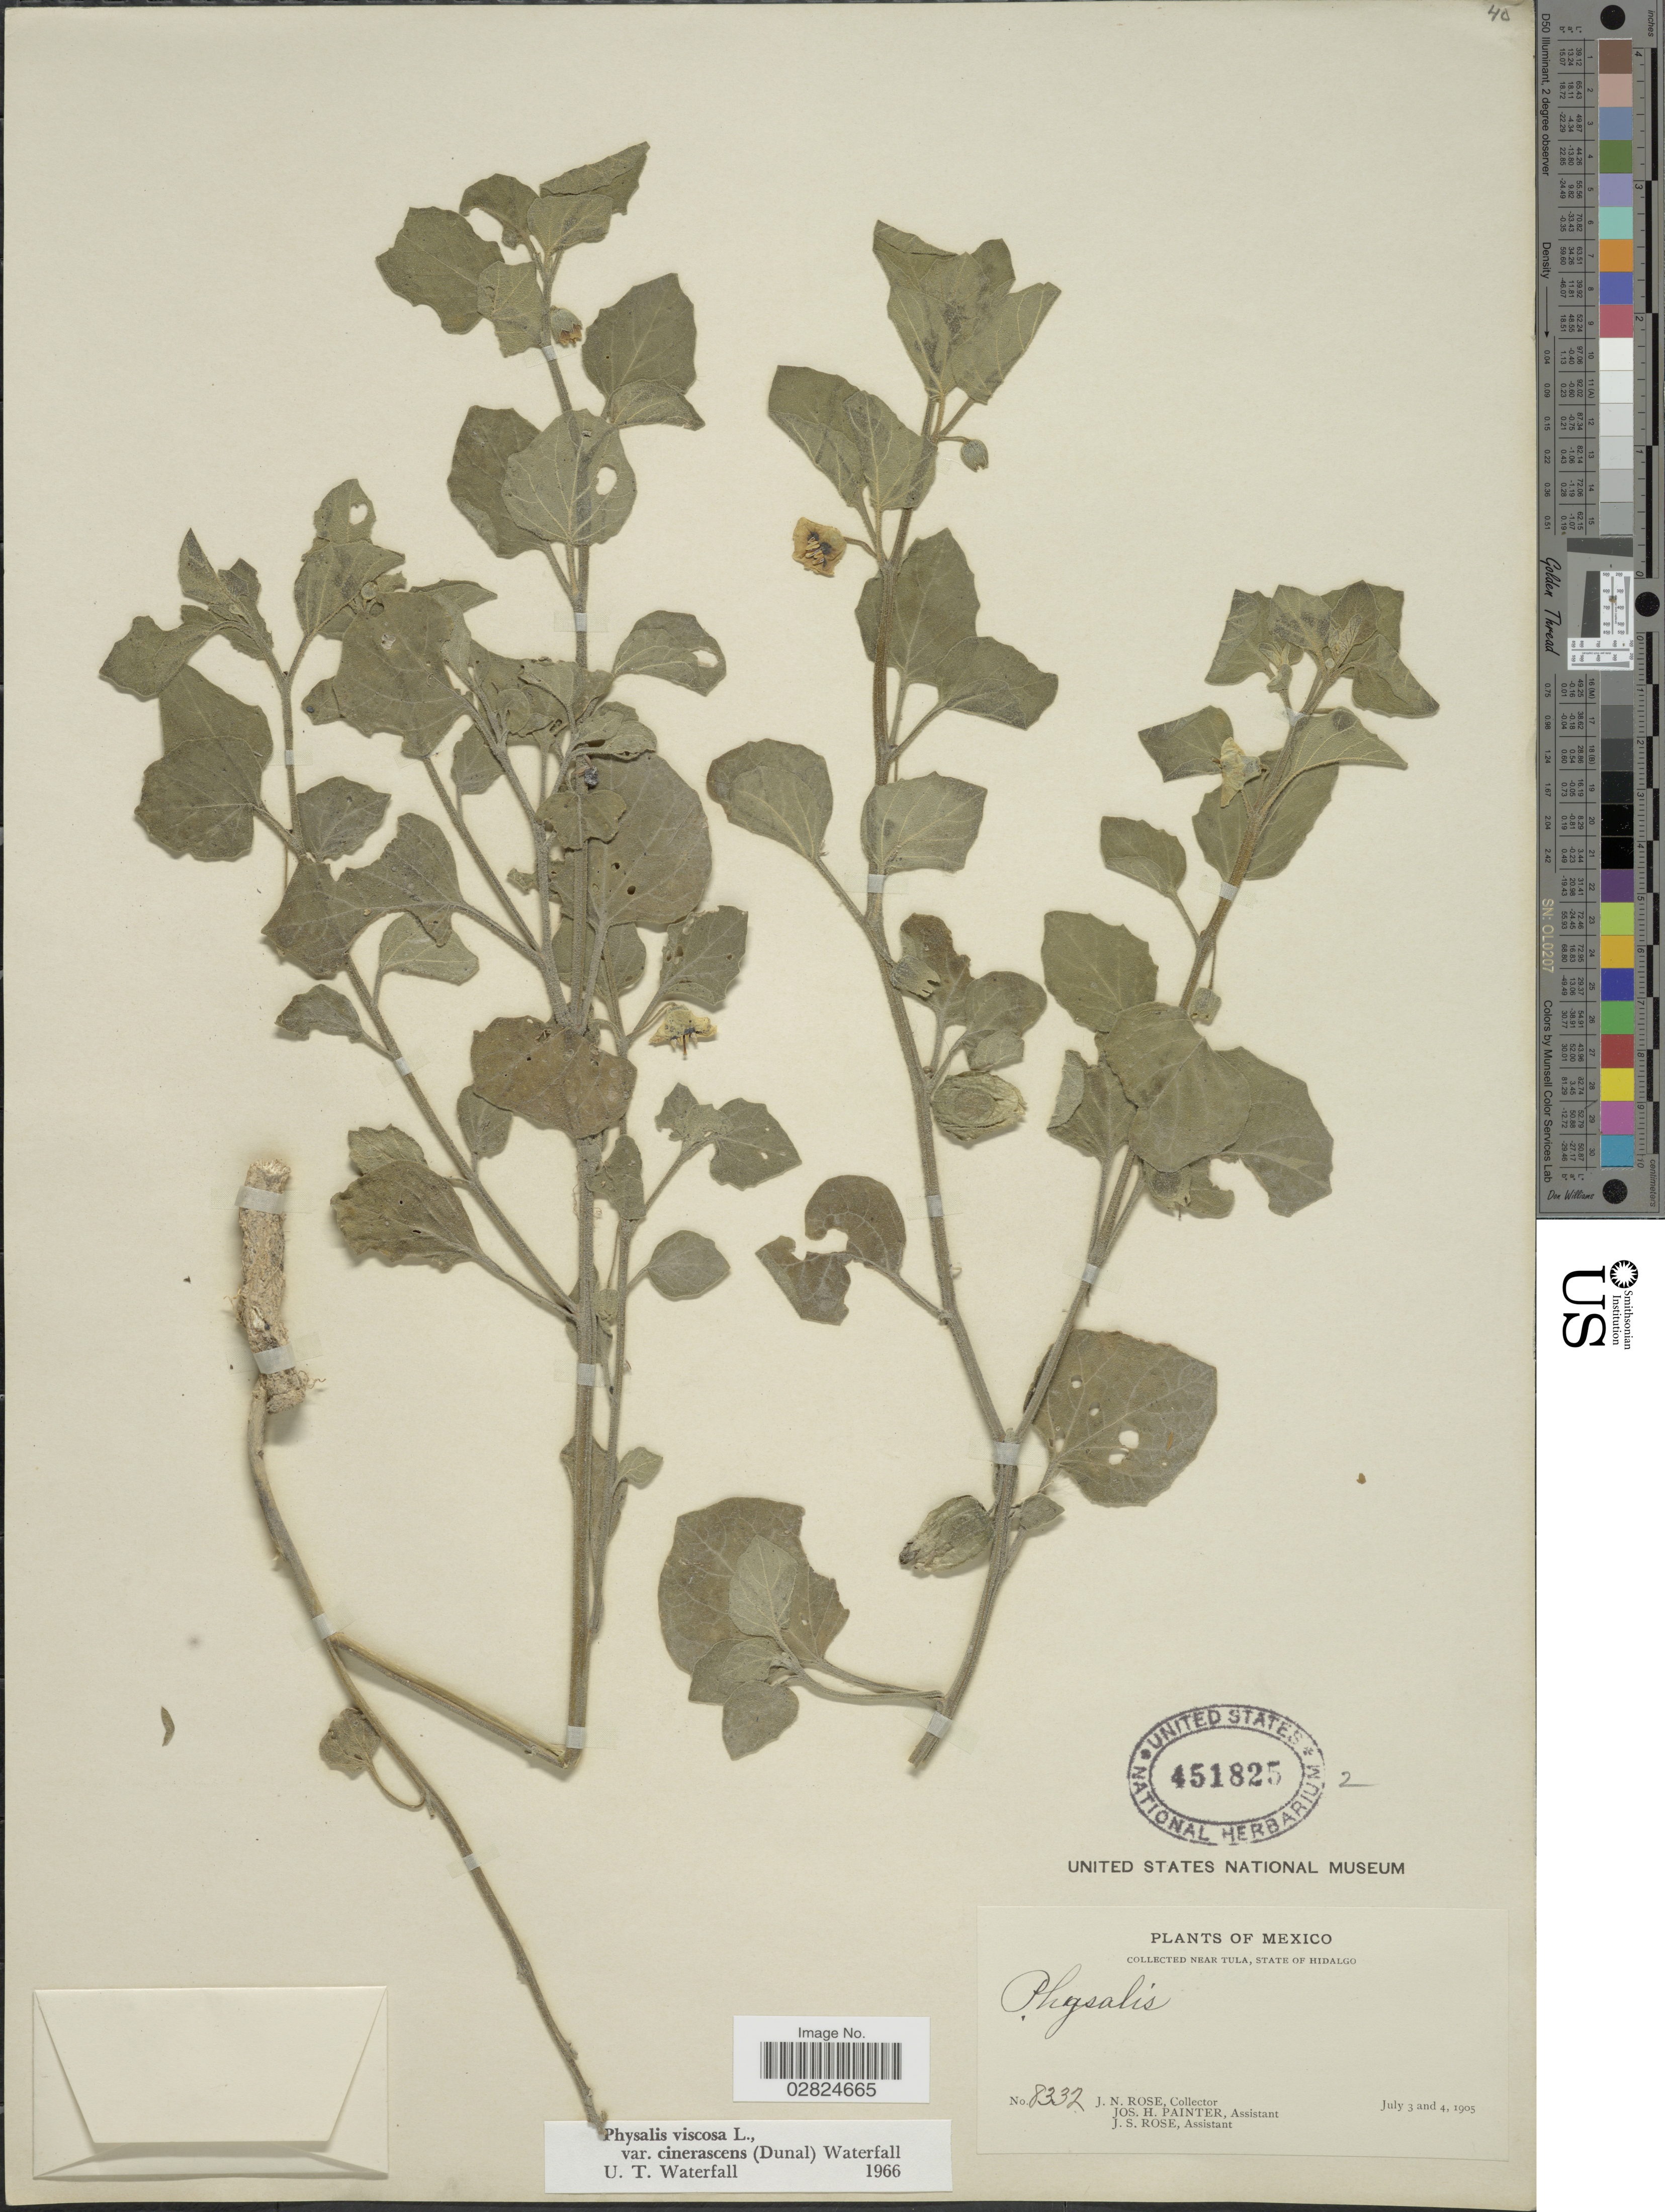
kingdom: Plantae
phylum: Tracheophyta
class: Magnoliopsida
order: Solanales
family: Solanaceae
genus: Physalis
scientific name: Physalis cinerascens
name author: (Dunal) Hitchc.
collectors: J. N. Rose, J. H. Painter & J. S. Rose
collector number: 8332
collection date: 1905-07-03/1905-07-04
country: Mexico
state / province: Hidalgo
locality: Near Tula.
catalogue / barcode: US 451825